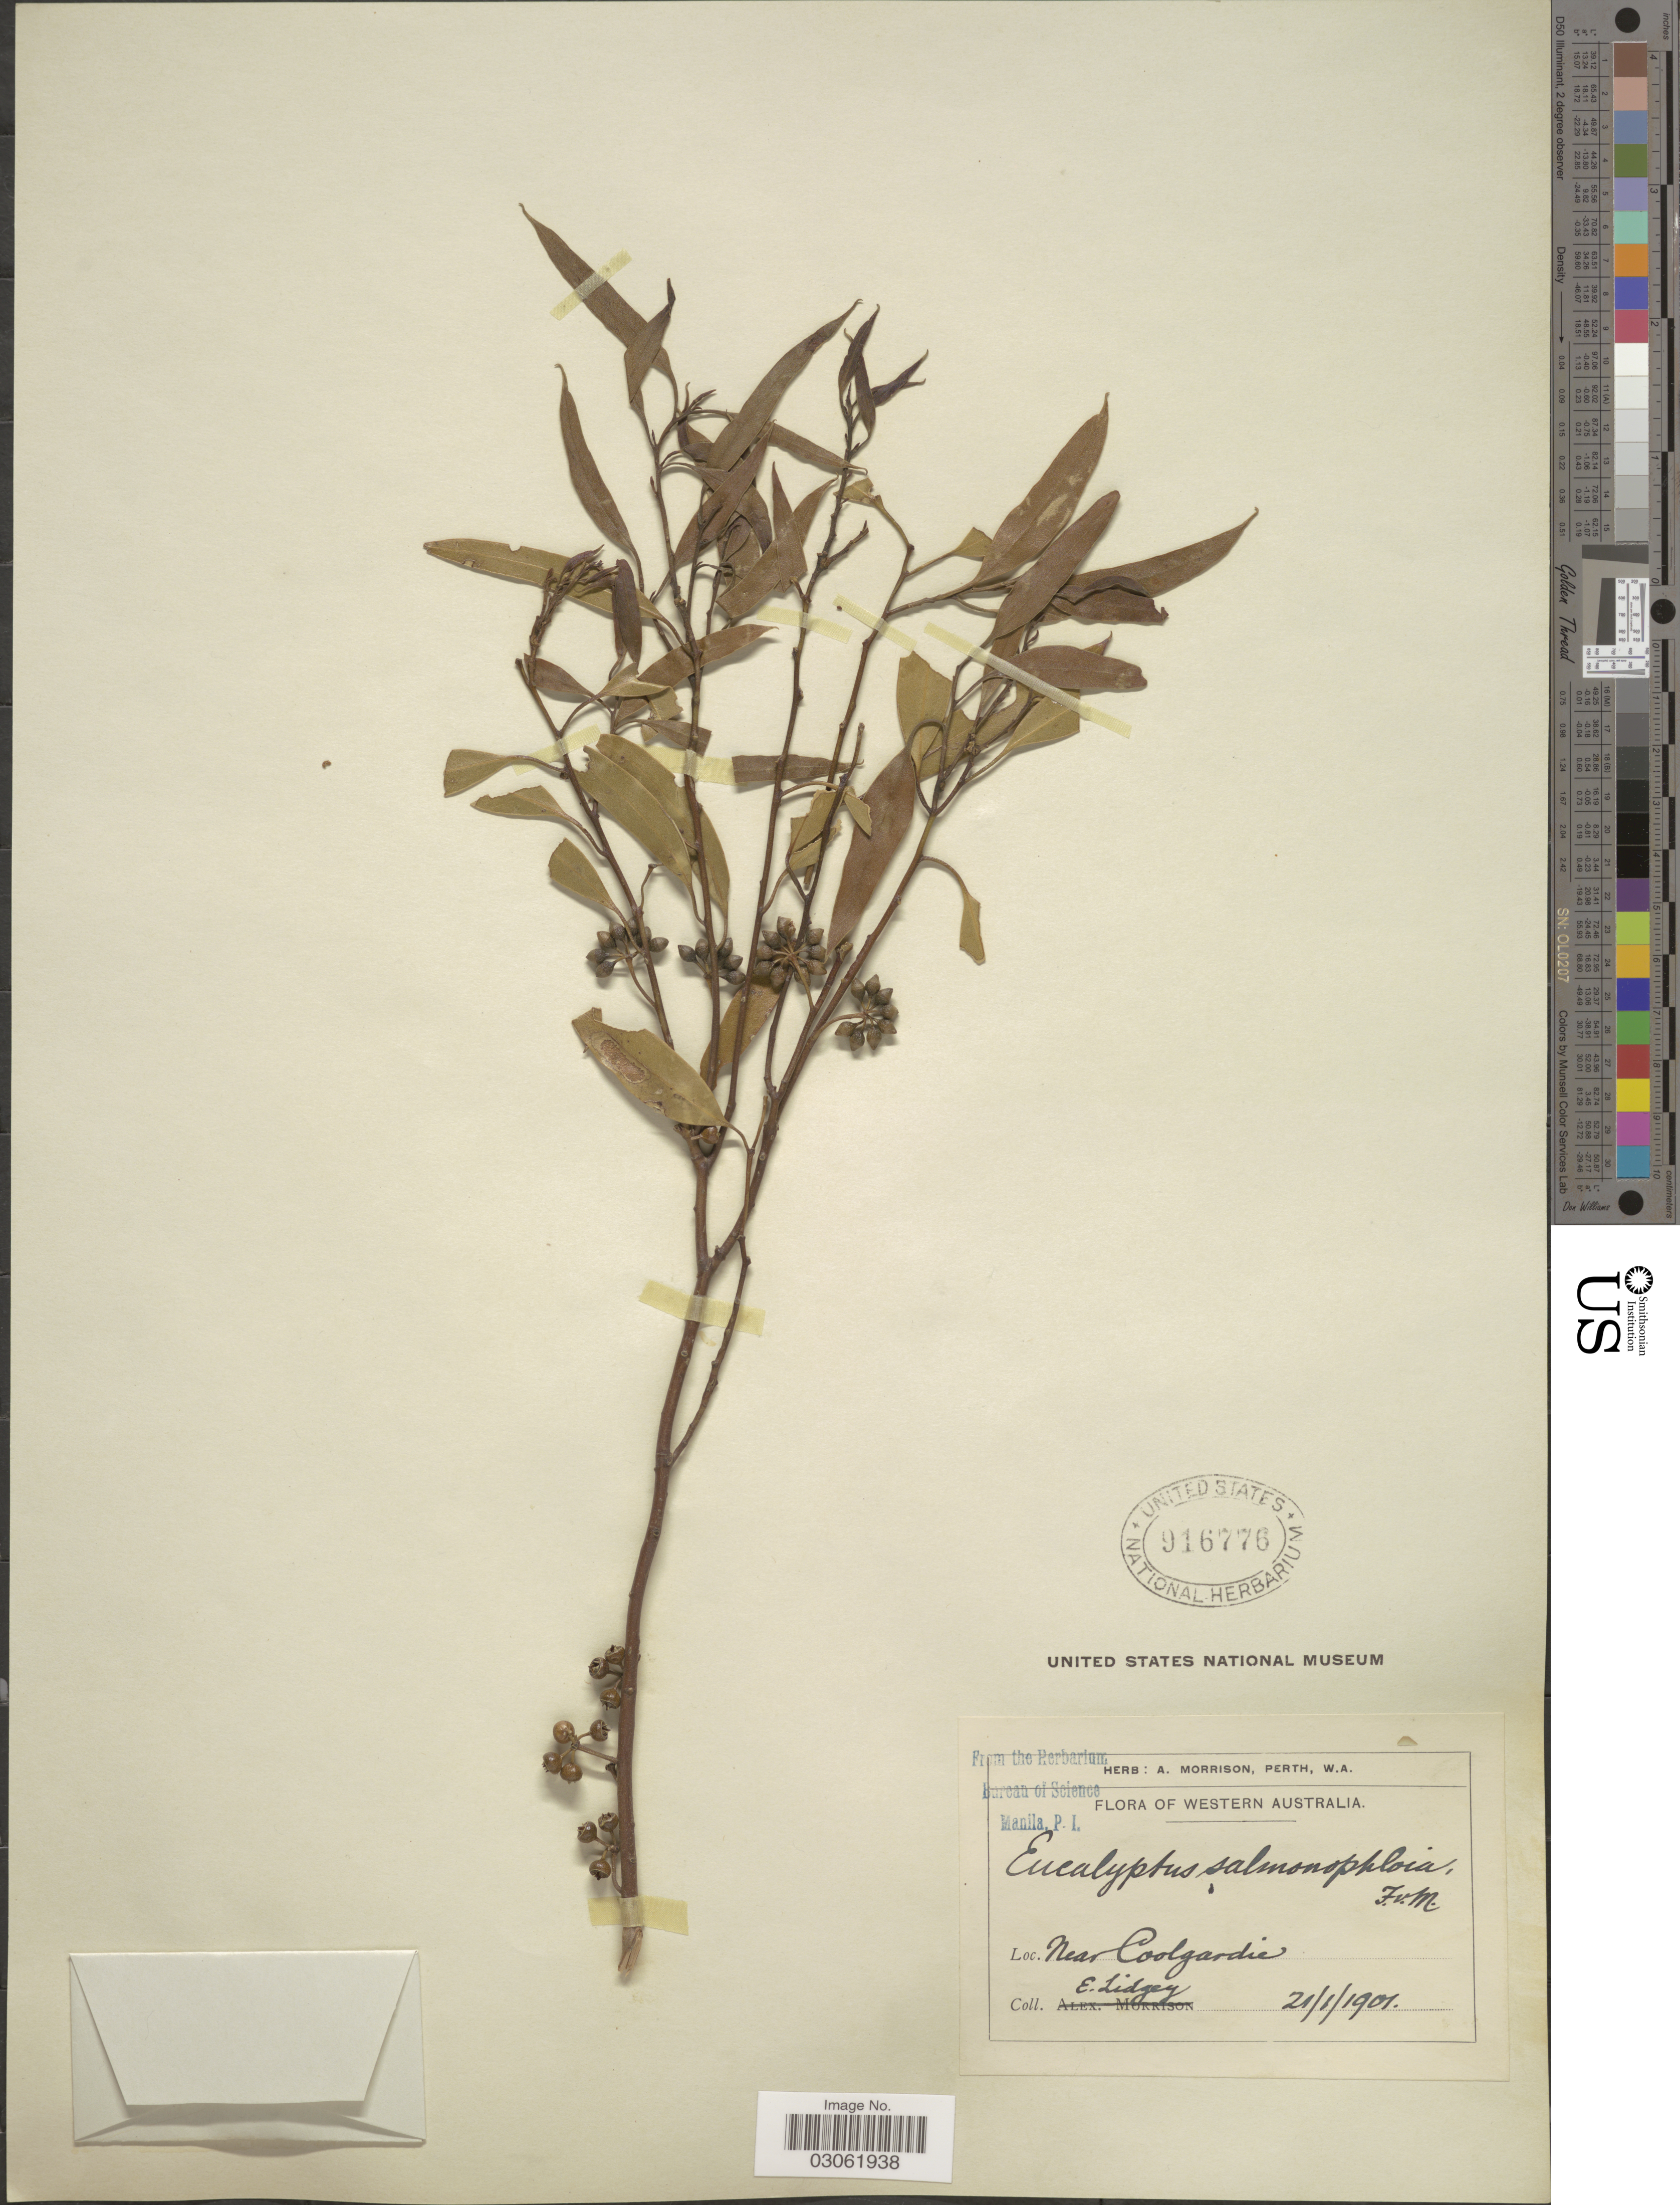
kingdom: Plantae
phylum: Tracheophyta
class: Magnoliopsida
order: Myrtales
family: Myrtaceae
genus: Eucalyptus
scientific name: Eucalyptus salmonophloia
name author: F. Muell.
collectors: E. Lidgey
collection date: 1901-01-21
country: Australia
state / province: Western Australia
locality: Near Coolgardie.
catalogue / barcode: US 916776